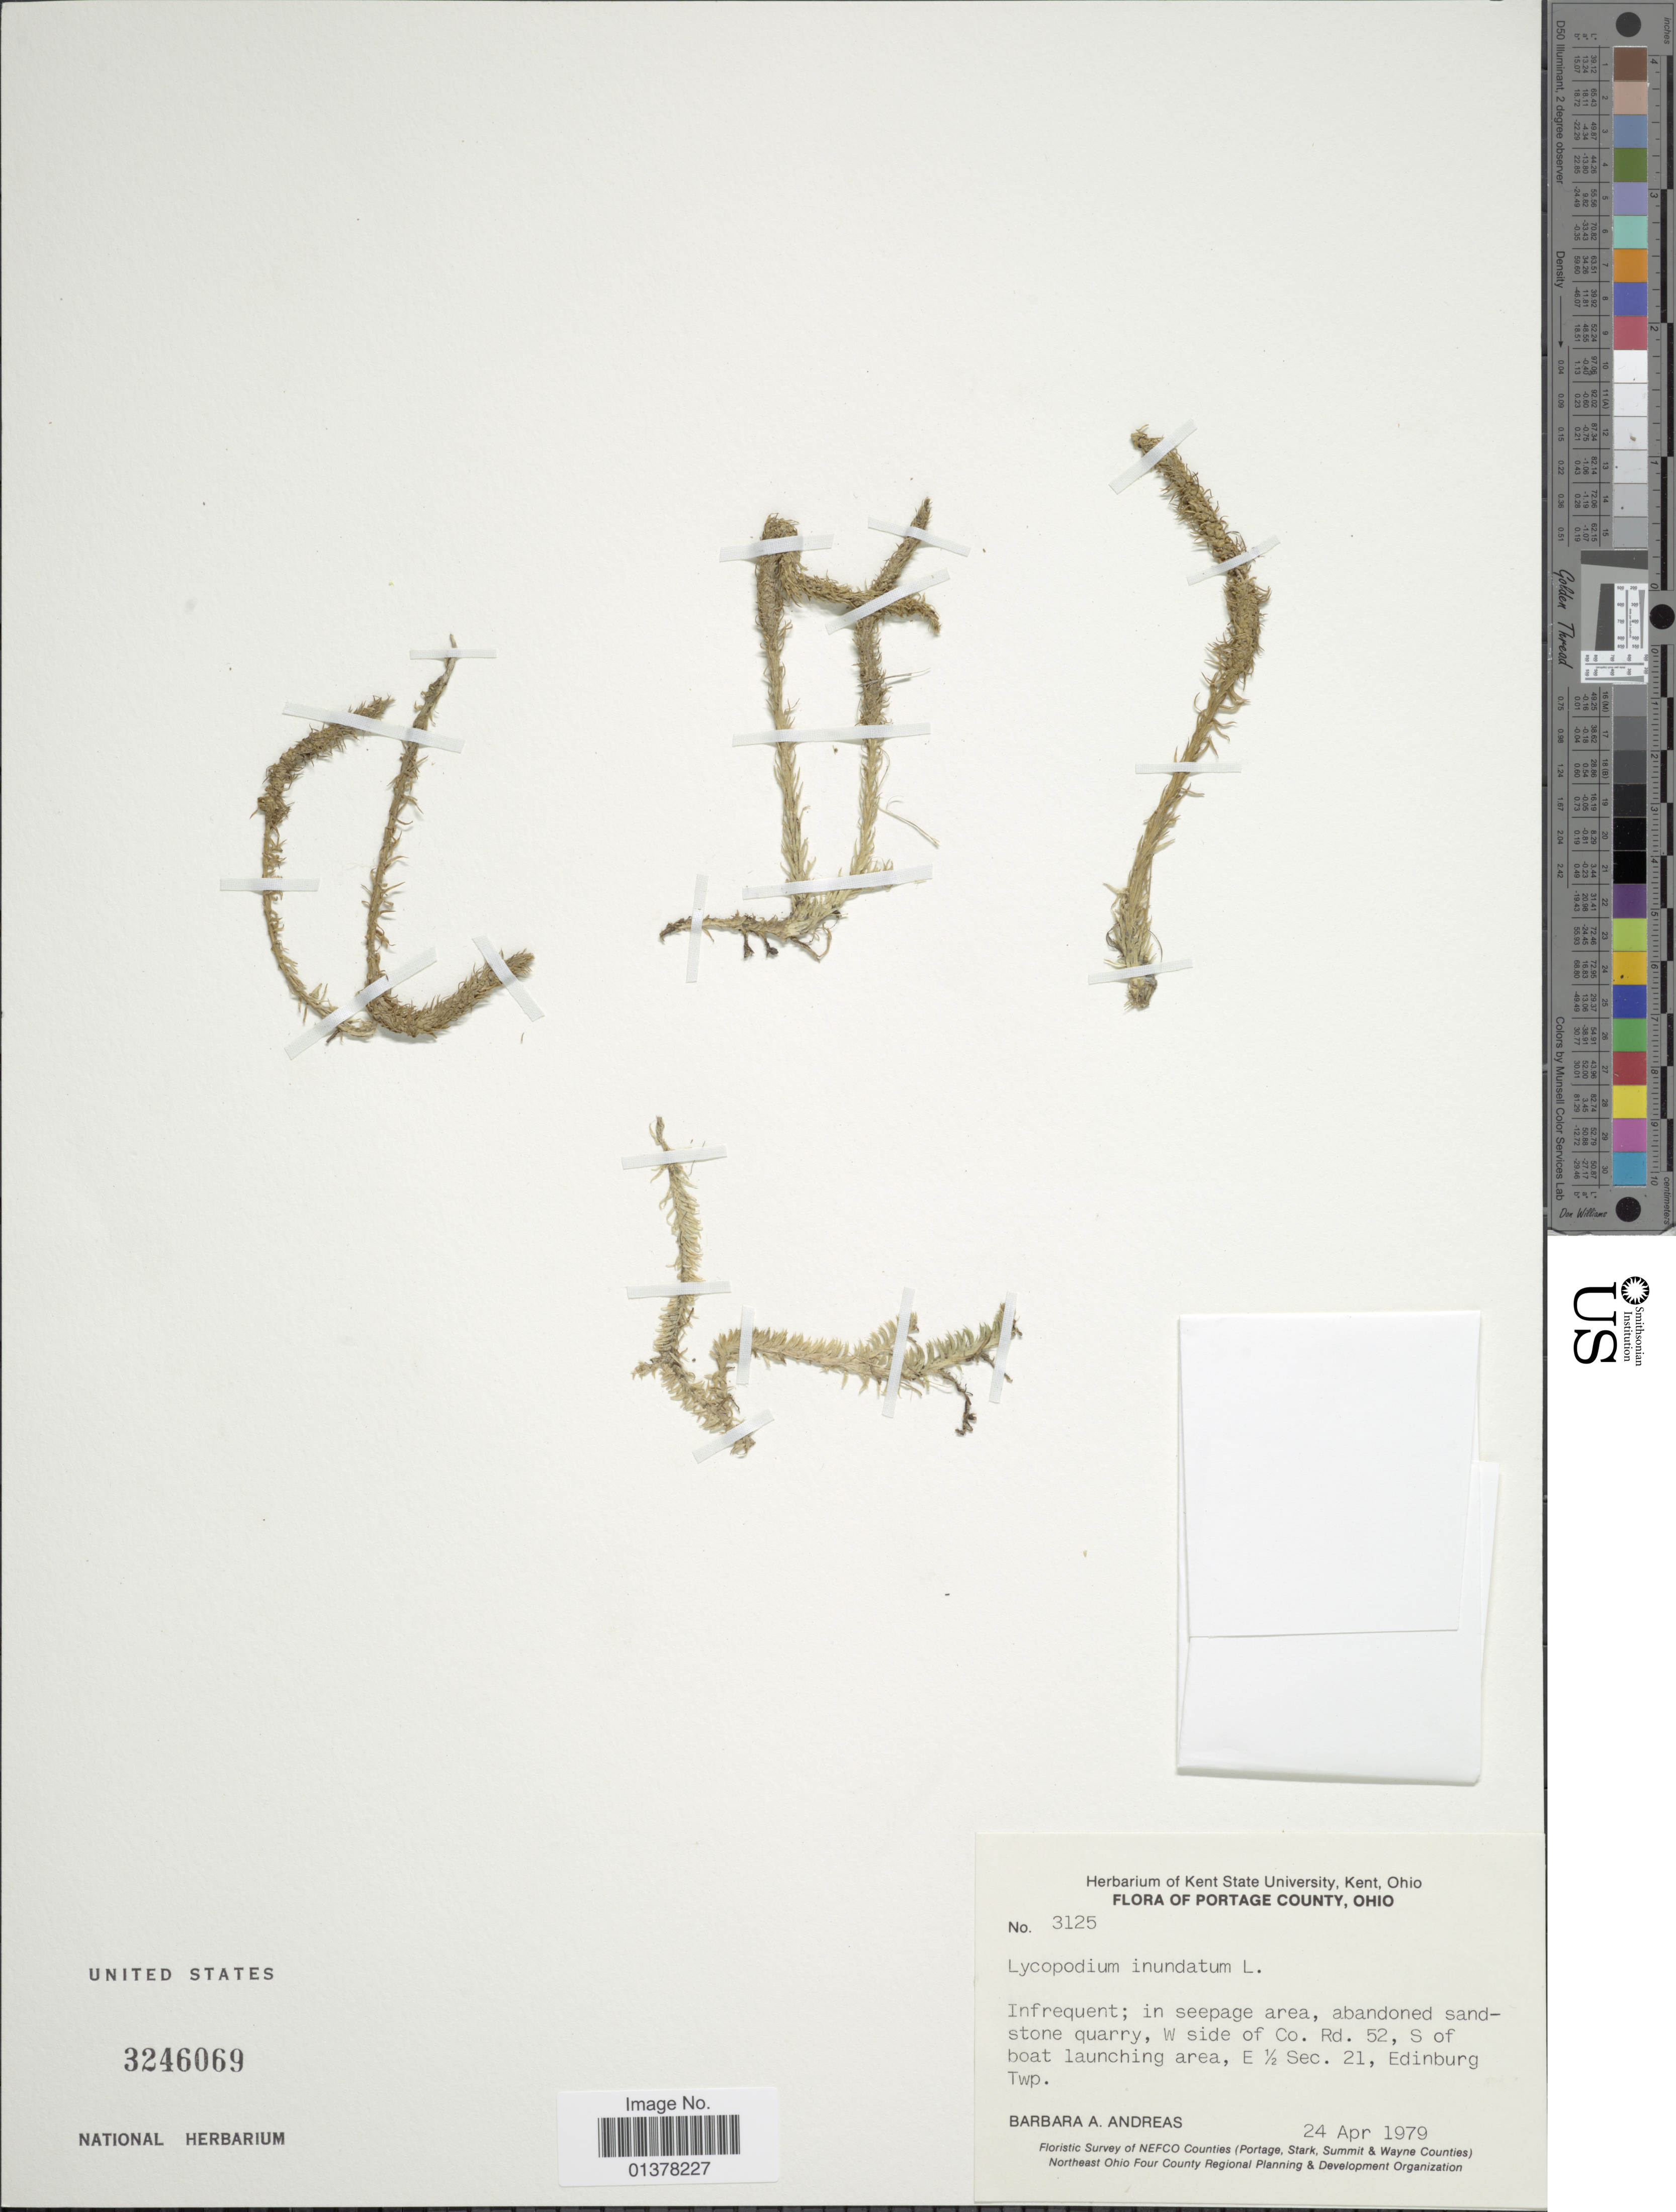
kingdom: Plantae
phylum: Tracheophyta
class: Lycopodiopsida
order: Lycopodiales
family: Lycopodiaceae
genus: Lycopodiella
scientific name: Lycopodiella inundata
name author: (L.) Holub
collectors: B. A. Andreas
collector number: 3125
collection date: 1979-04-24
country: United States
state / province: Ohio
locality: Portage County, Infrequent: in seepage area, abandoned sandstone quarry, W side of Co. Rd. 52S of boad lauching area, E½ Sec 21, Edinburg Twp.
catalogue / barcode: US 3246069